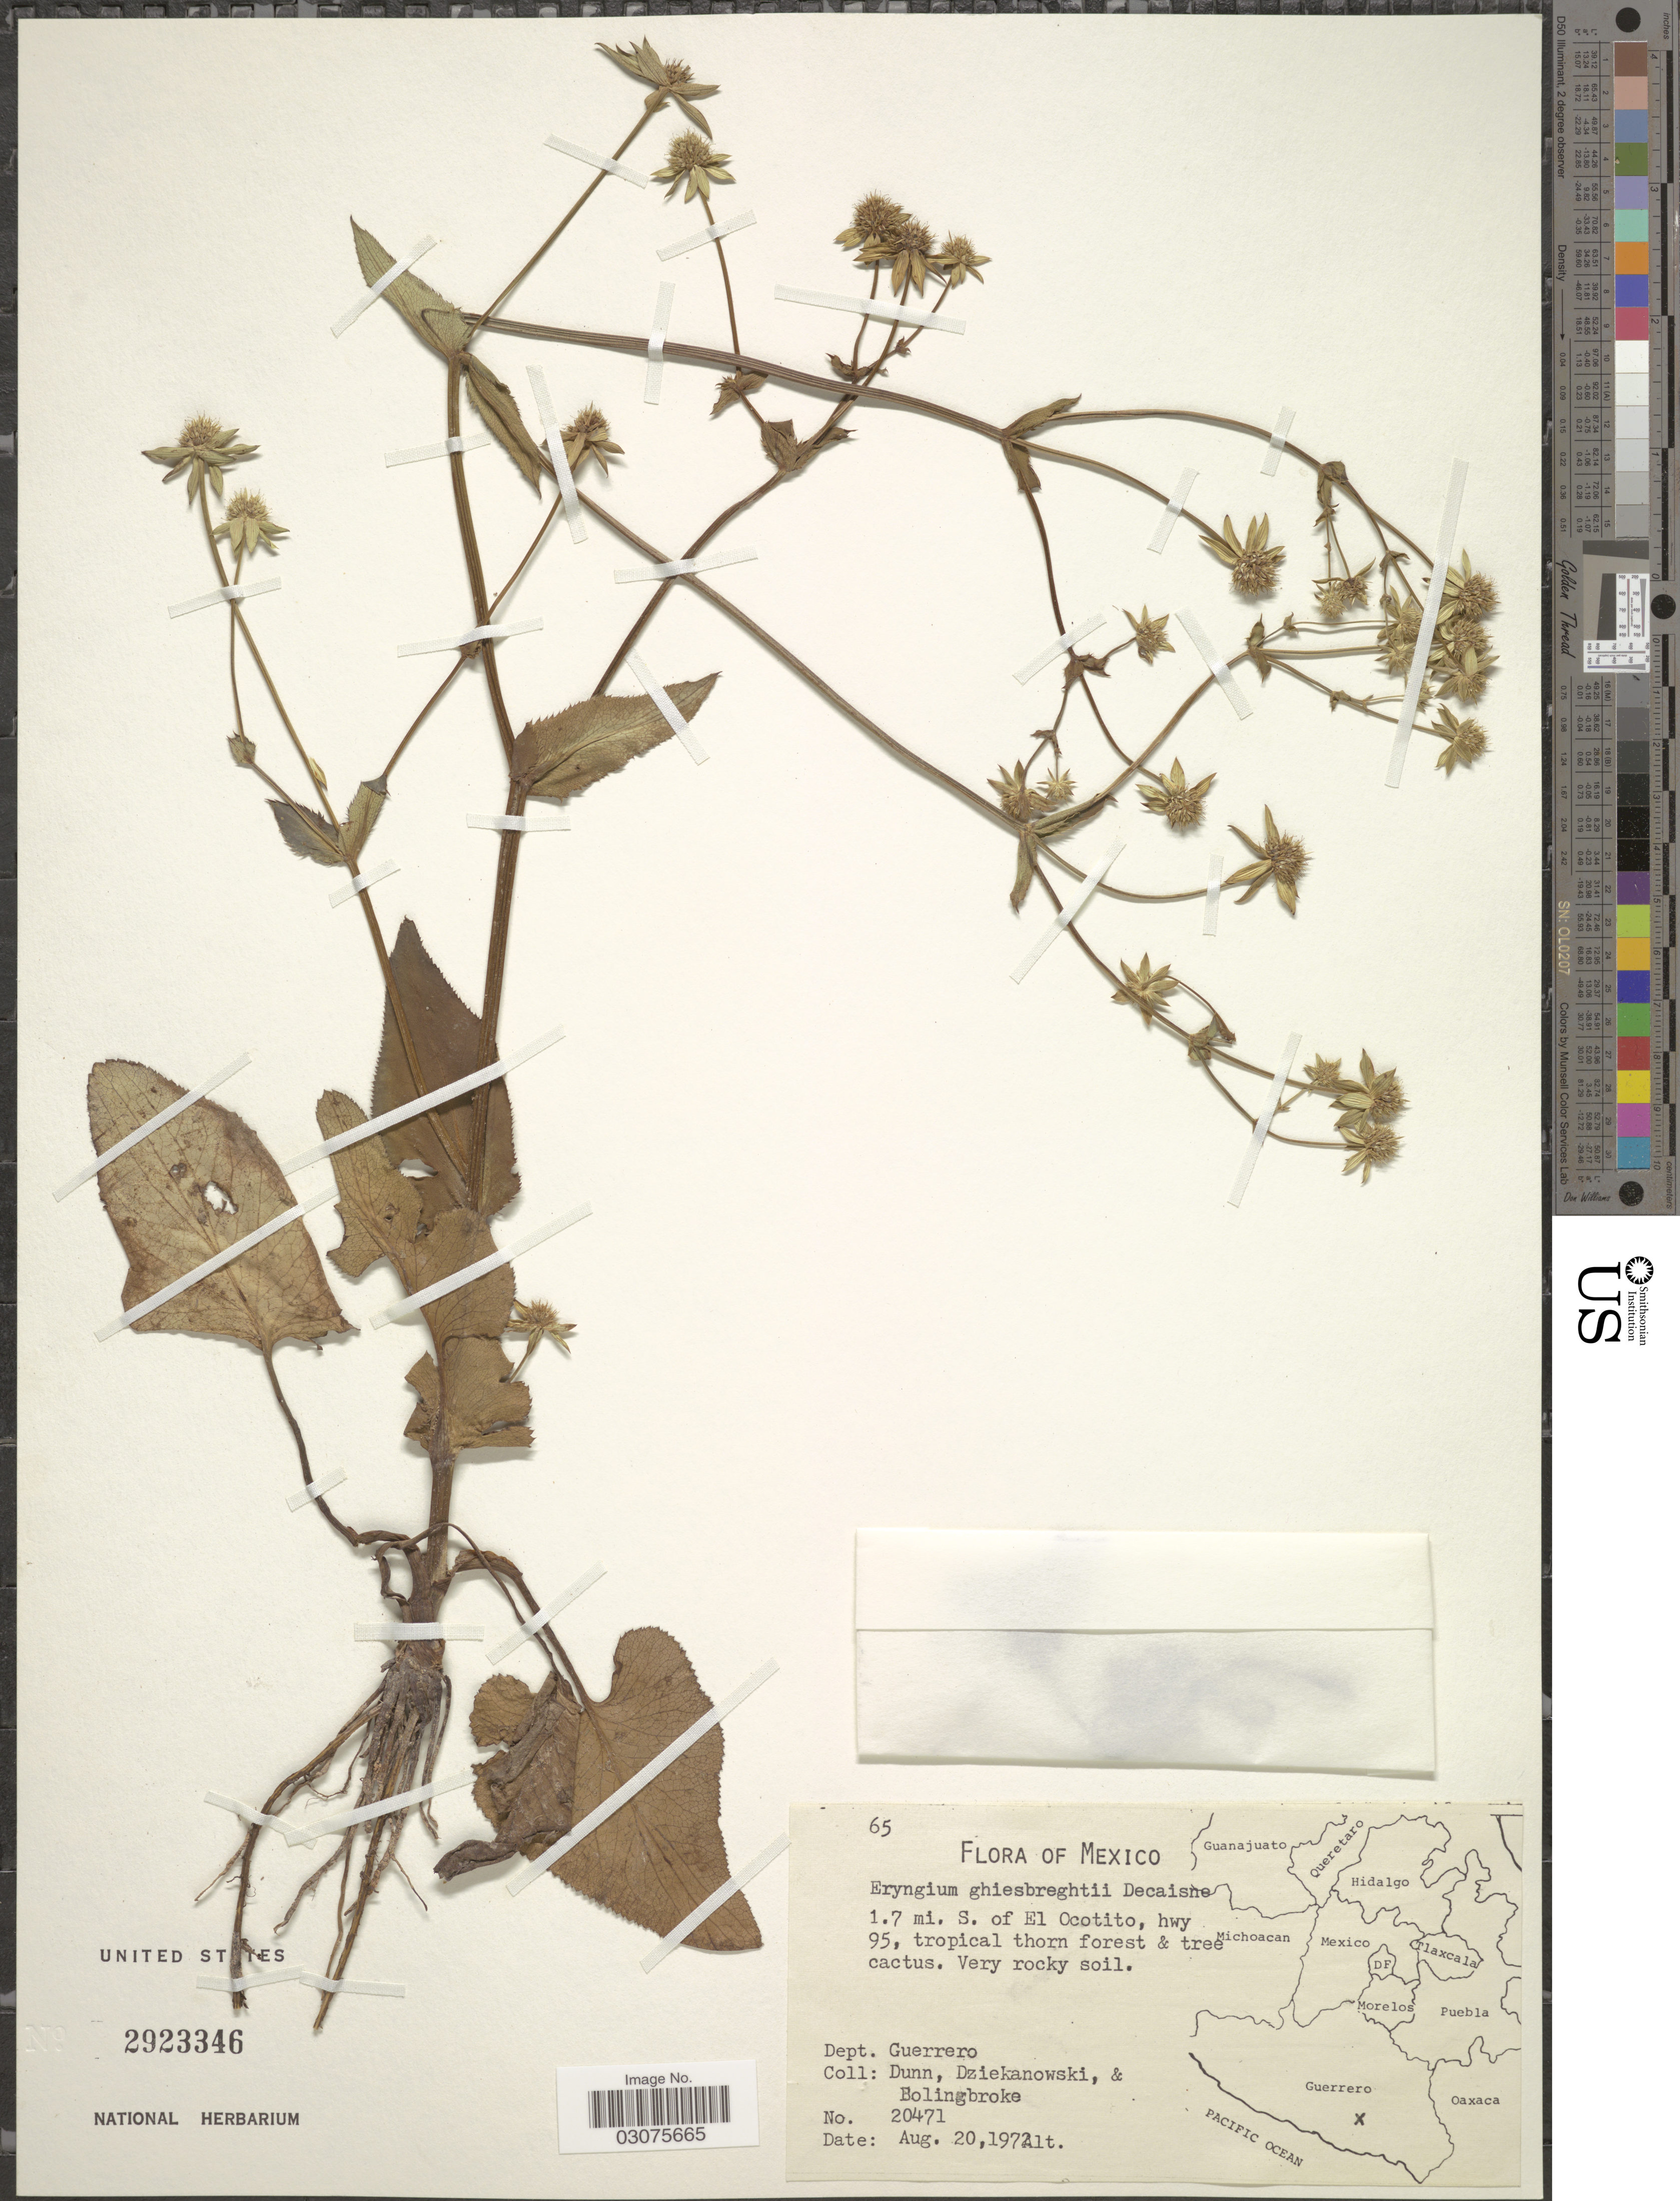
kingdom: Plantae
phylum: Tracheophyta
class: Magnoliopsida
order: Apiales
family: Apiaceae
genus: Eryngium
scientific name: Eryngium ghiesbreghtii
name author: Decne.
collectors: Dunn, --, -. Dziekanowski & -. Bolingbroke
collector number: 20471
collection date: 1972-08-20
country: Mexico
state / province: Guerrero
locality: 1.7 mi. S. of El Ocotito, hwy 95. Dept. Guerrero.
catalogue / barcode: US 2923346